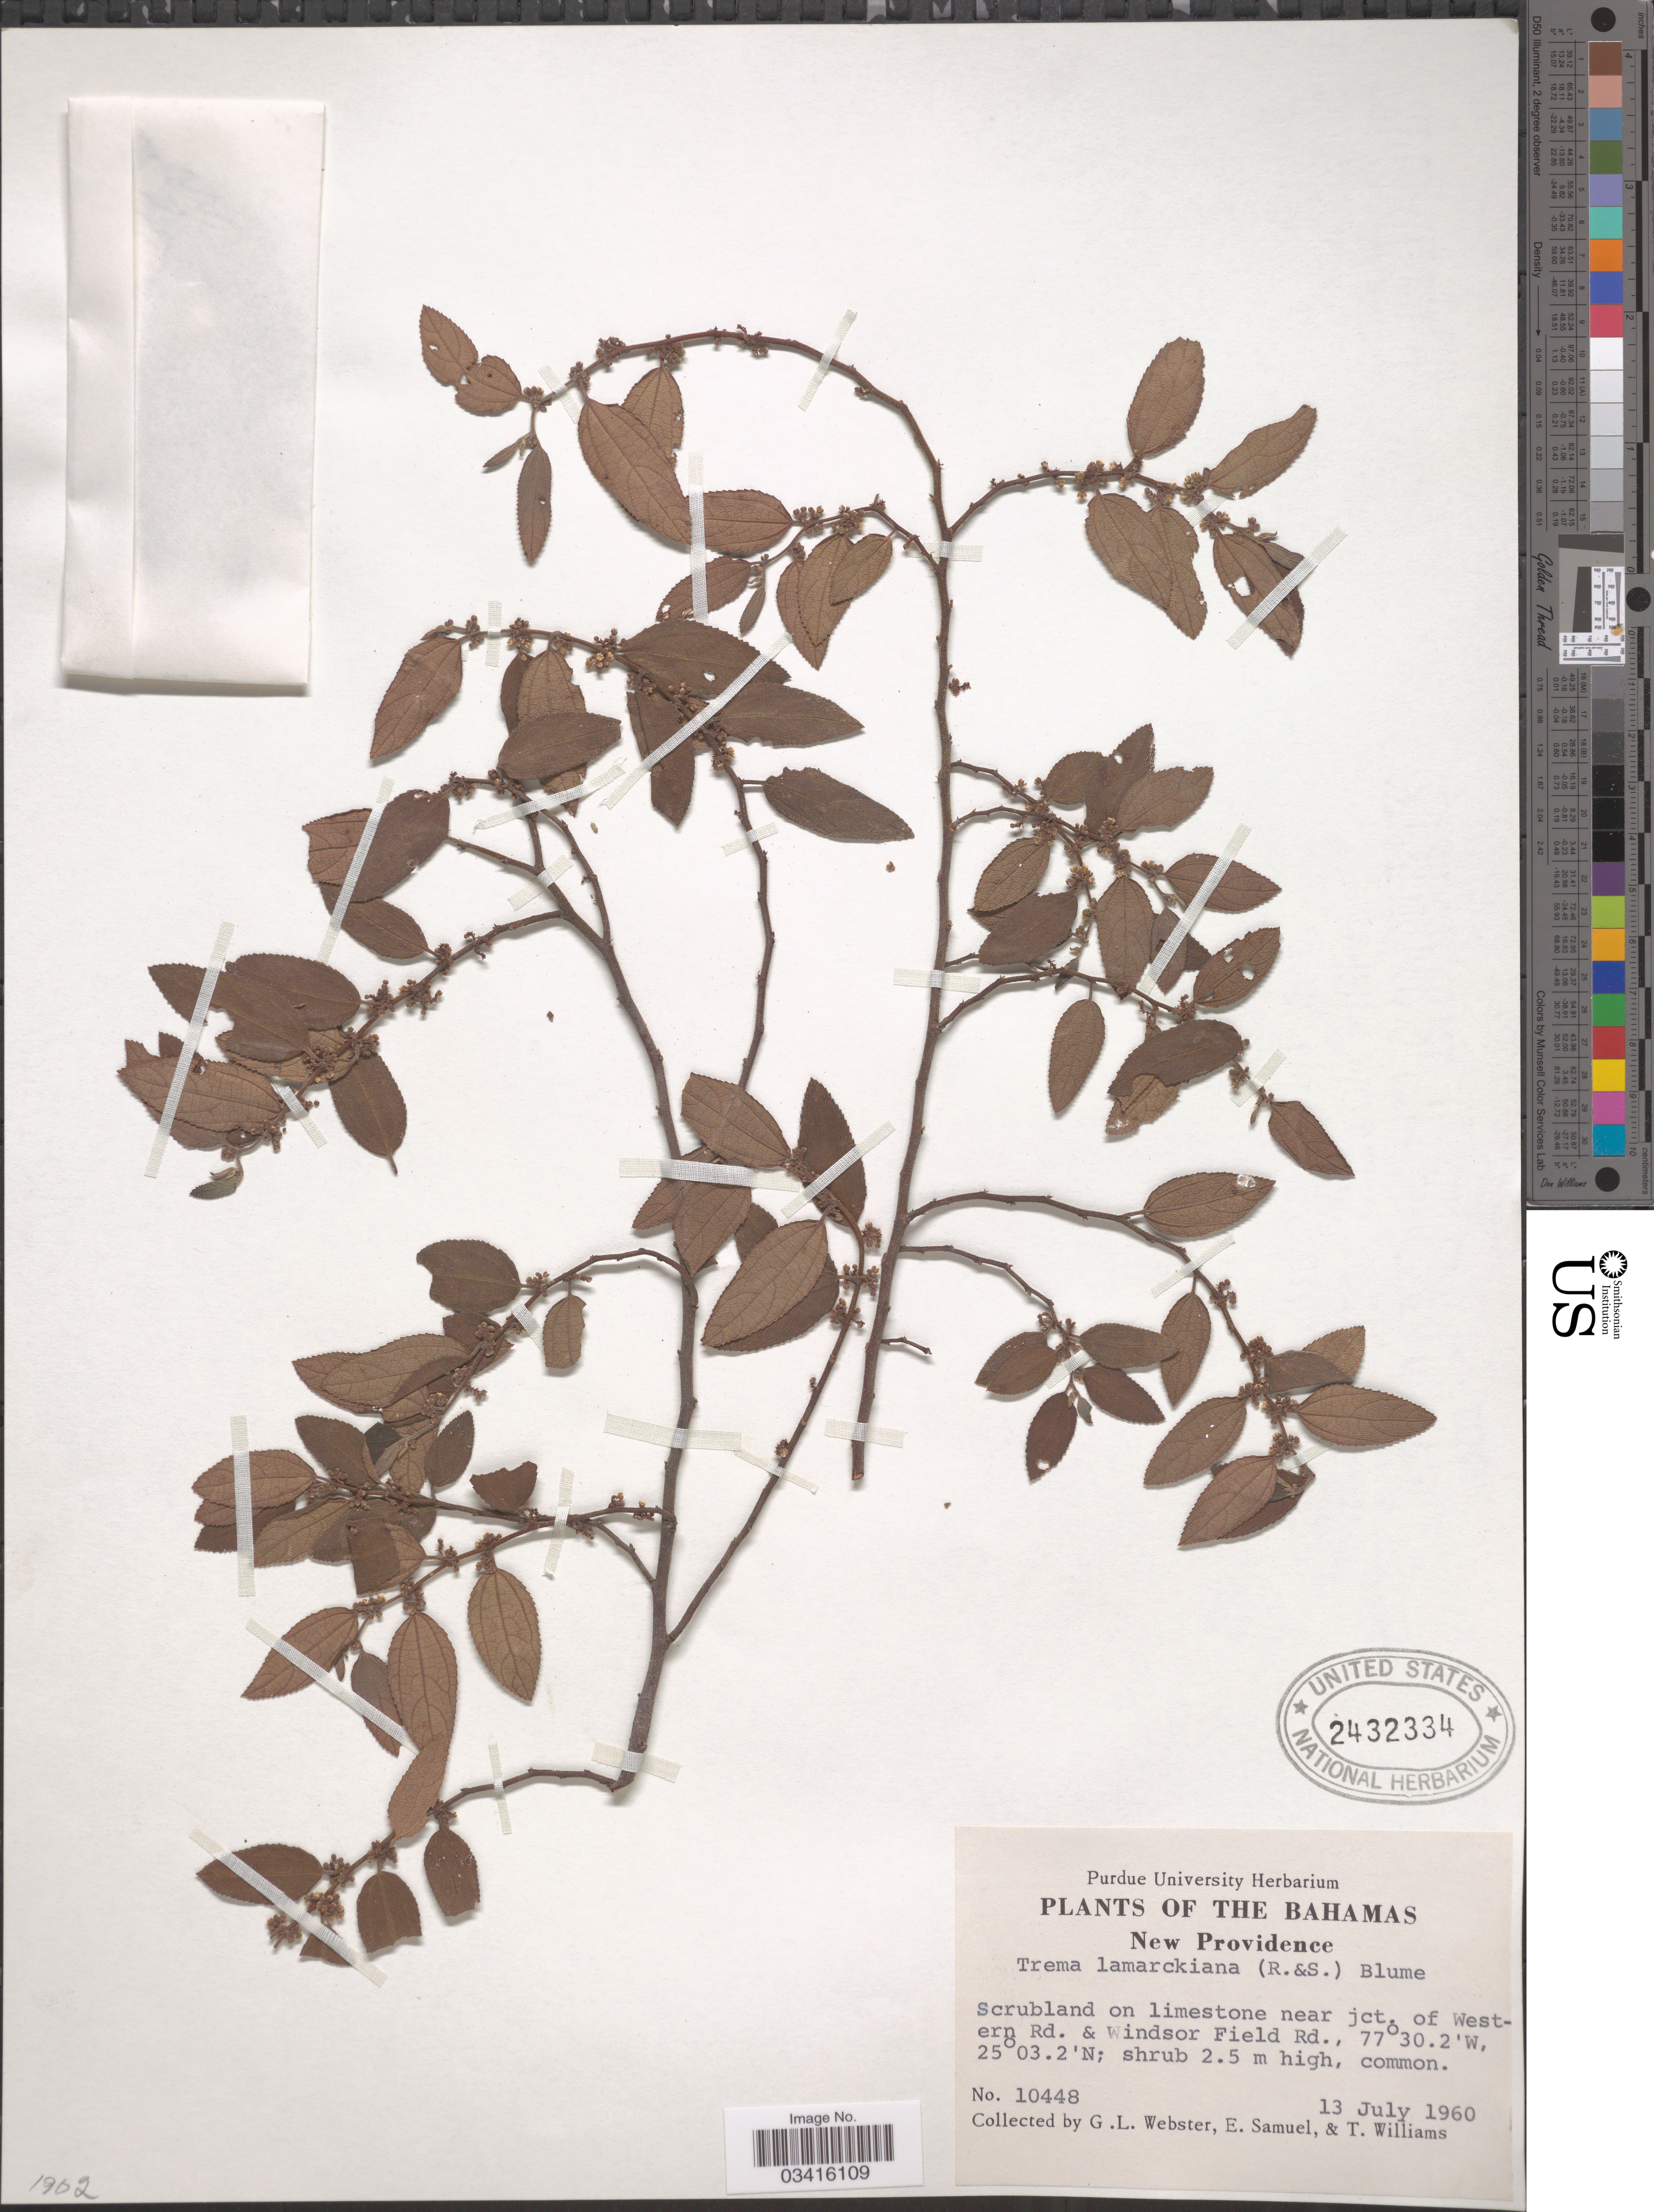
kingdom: Plantae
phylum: Tracheophyta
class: Magnoliopsida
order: Rosales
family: Cannabaceae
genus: Trema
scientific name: Trema lamarckianum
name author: (Schult.) Blume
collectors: G. L. Webster, E. Samuel & T. Williams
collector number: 10448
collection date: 1960-07-13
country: Bahamas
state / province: New Providence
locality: Near jct. of Western Rd. & Windsor Field Rd. New Providence.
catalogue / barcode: US 2432334